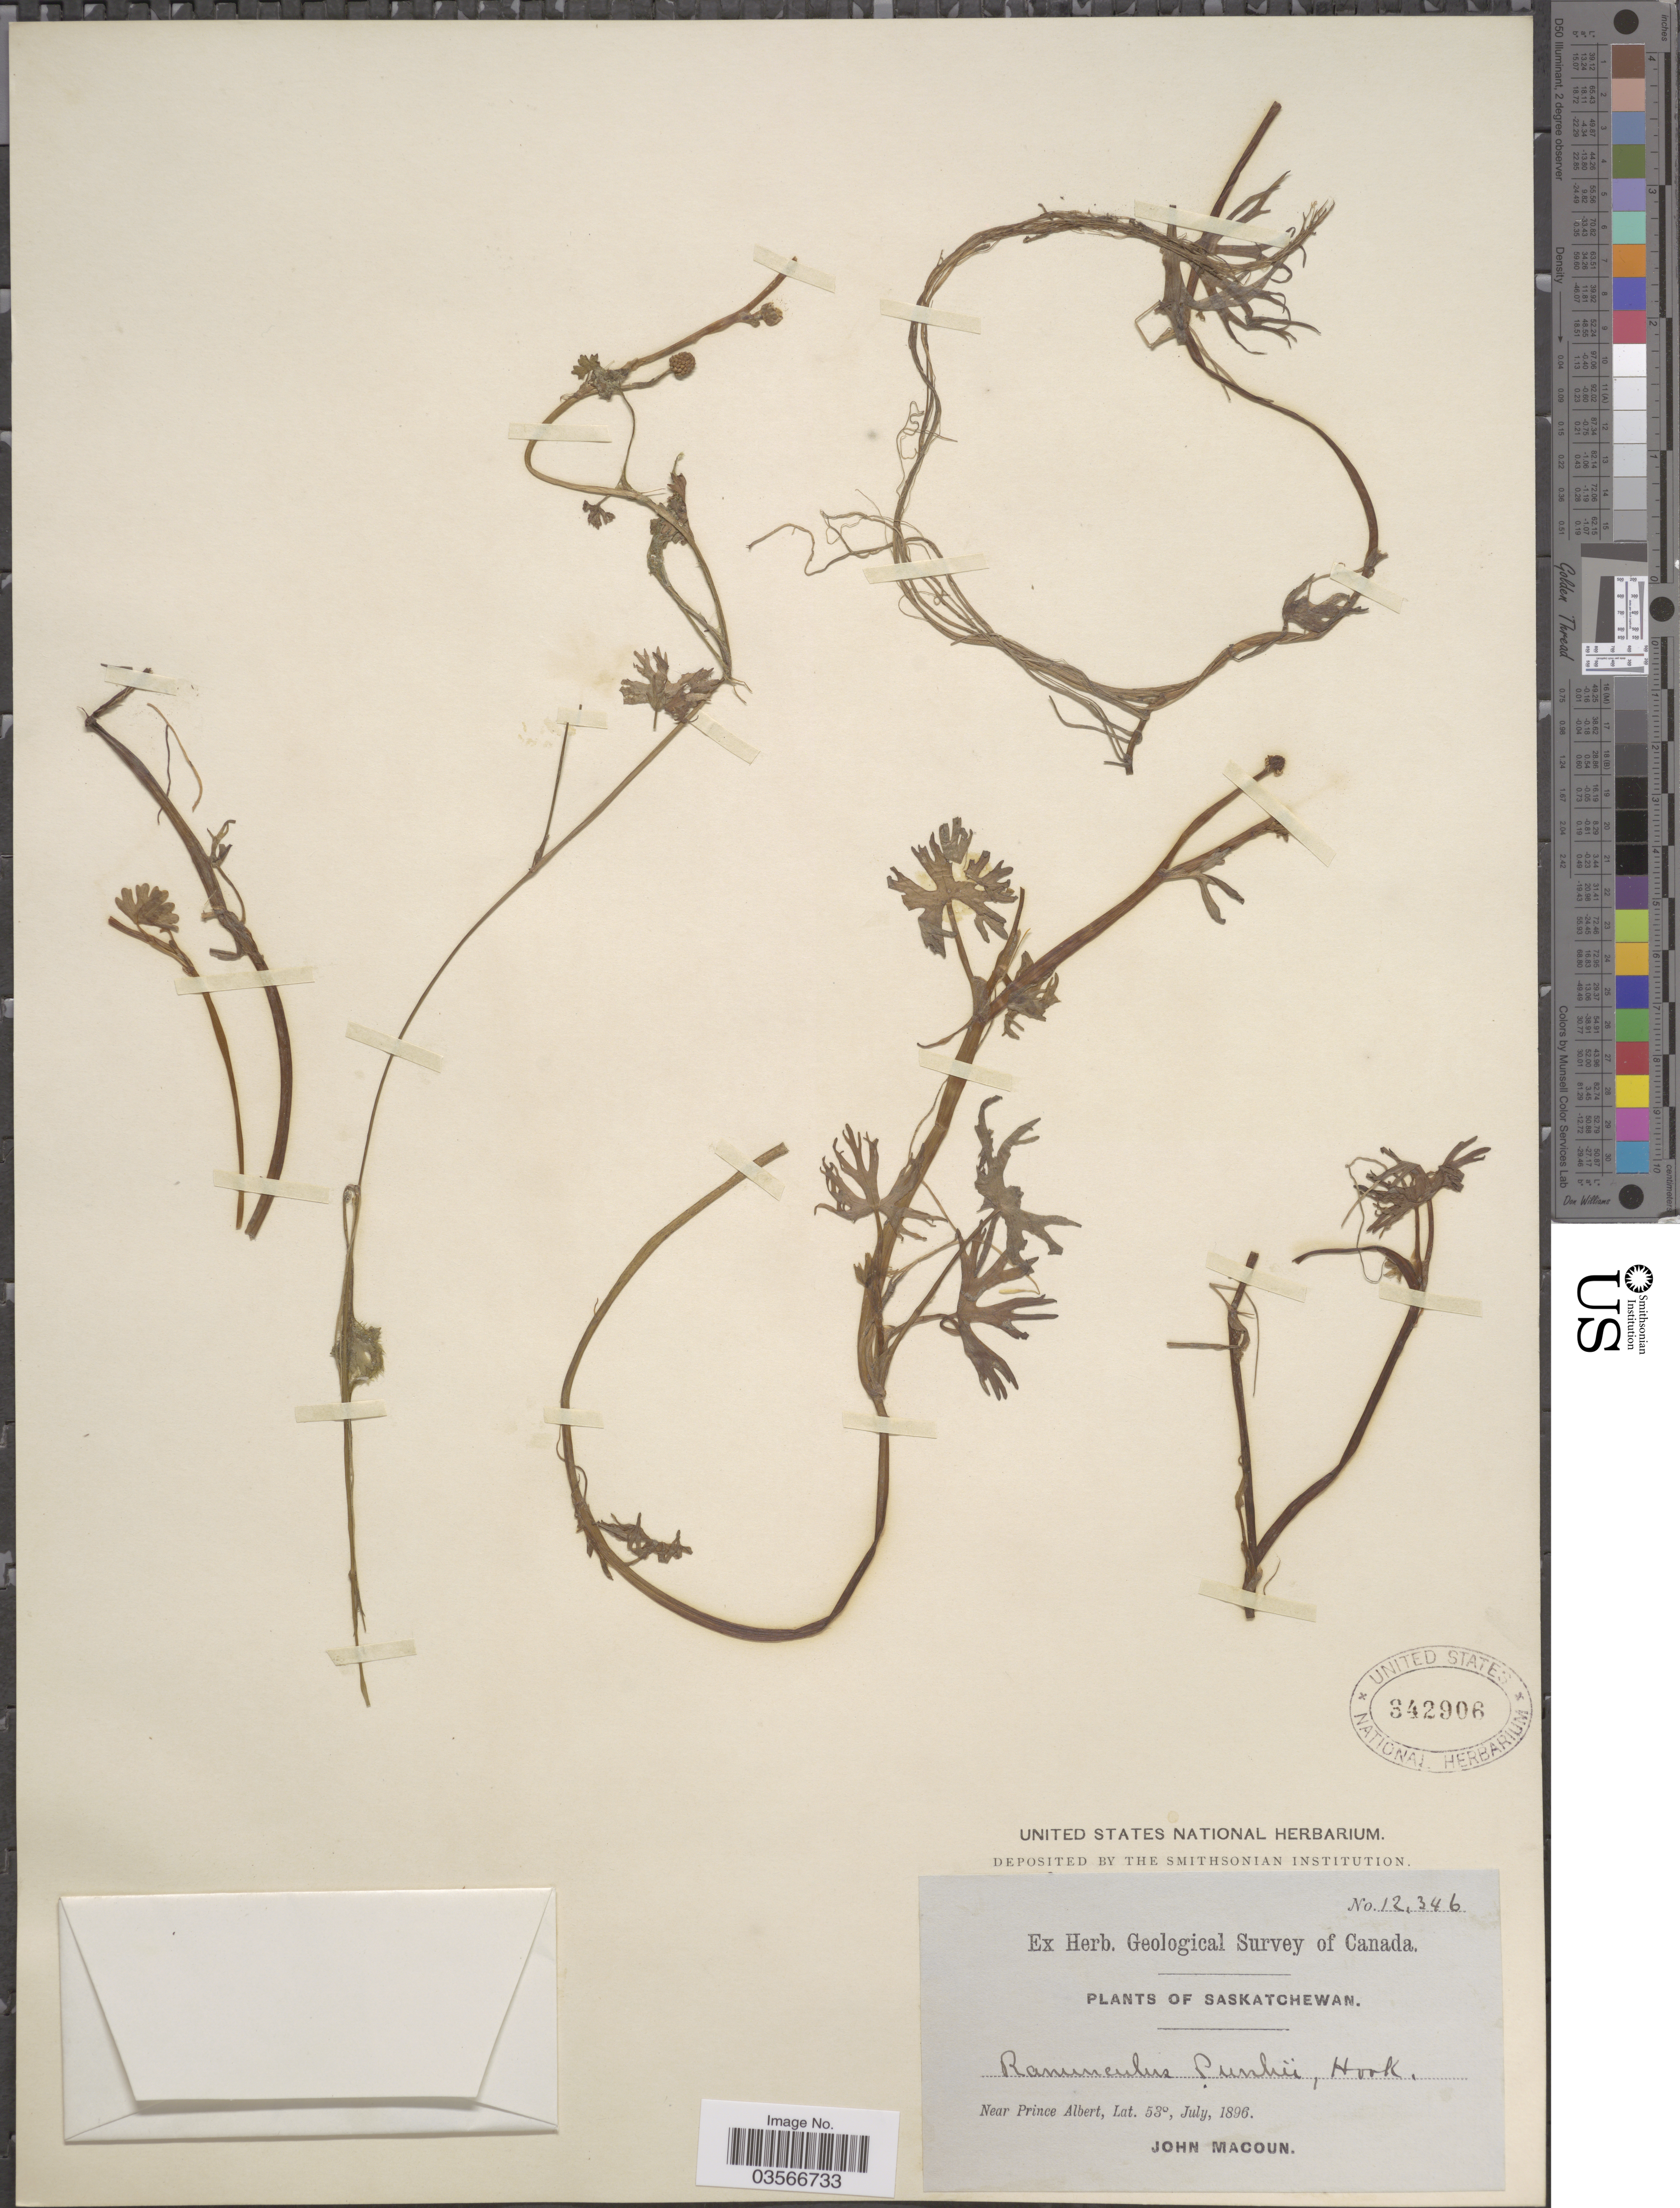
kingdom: Plantae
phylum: Tracheophyta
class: Magnoliopsida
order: Ranunculales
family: Ranunculaceae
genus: Ranunculus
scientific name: Ranunculus gmelinii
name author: DC.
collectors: J. Macoun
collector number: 12346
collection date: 1896-07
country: Canada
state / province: Saskatchewan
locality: Near Prince Albert.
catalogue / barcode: US 342906